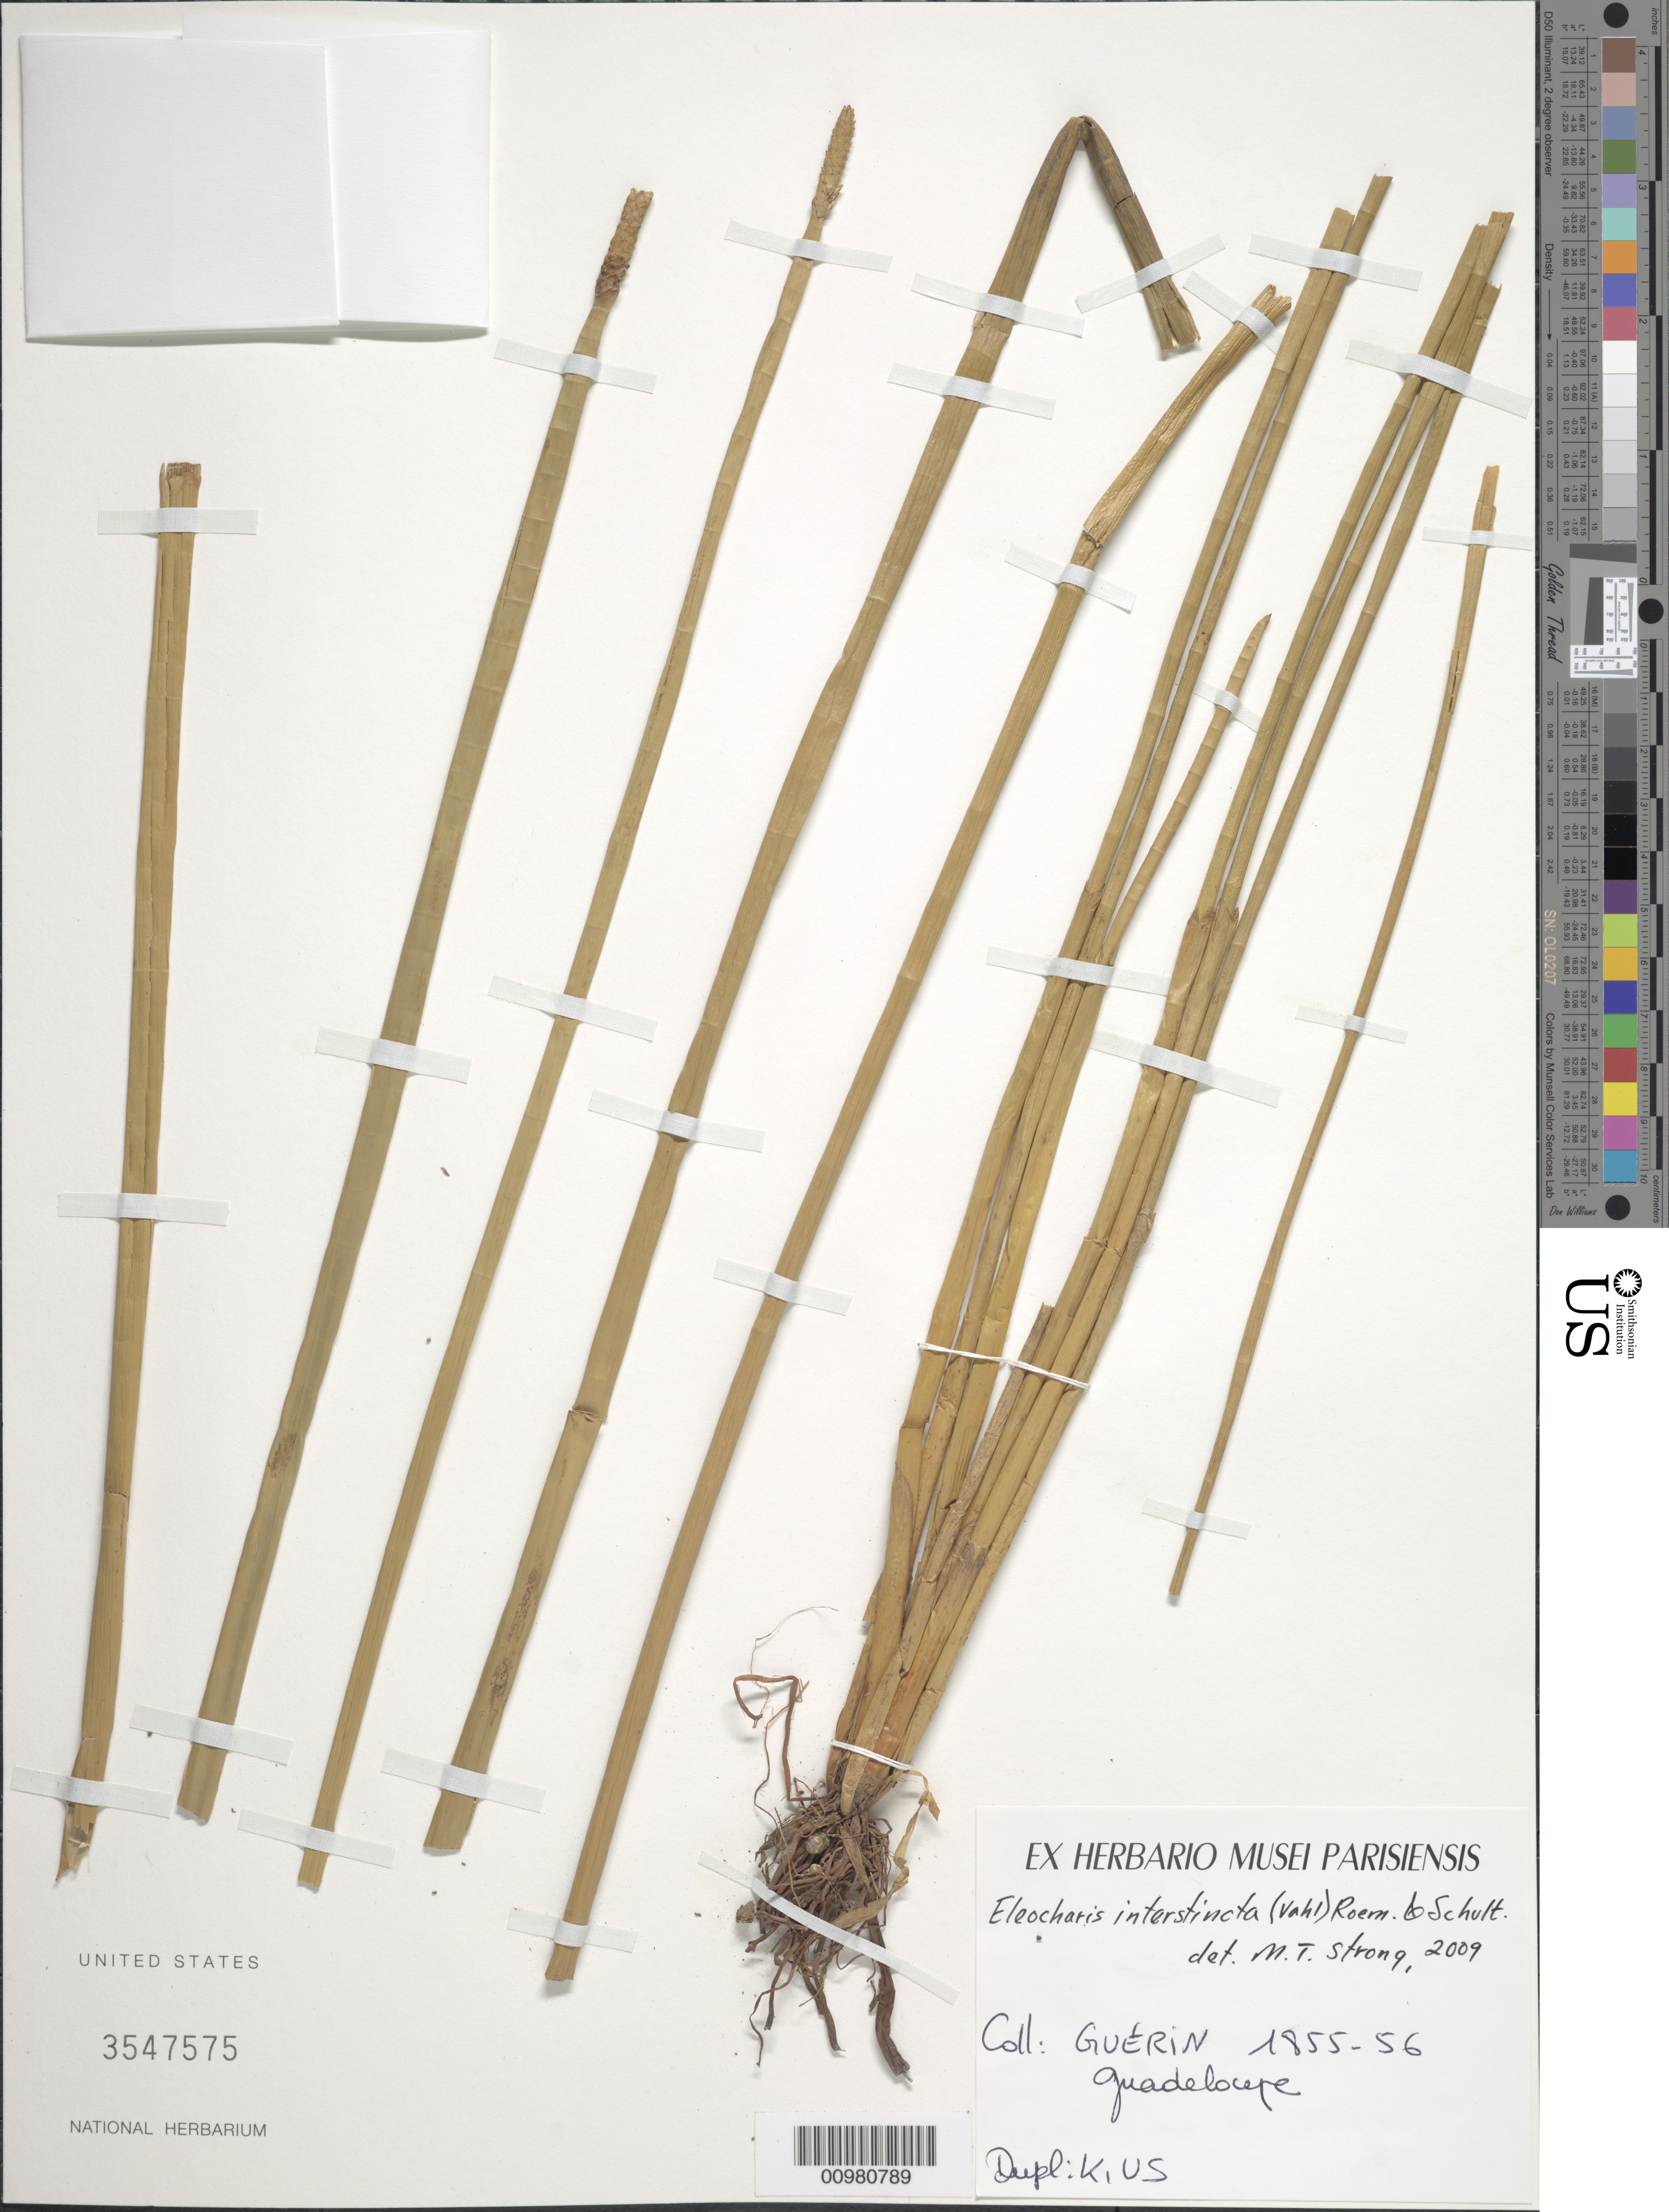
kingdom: Plantae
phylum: Tracheophyta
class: Liliopsida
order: Poales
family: Cyperaceae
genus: Eleocharis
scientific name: Eleocharis interstincta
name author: (Vahl) Roem. & Schult.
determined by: Strong, M. T., (US), Smithsonian Institution - National Museum of Natural History (UNITED STATES)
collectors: J. B. Guérin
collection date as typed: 1855 to -- --- 1856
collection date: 1855/1856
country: Guadeloupe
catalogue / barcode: US 3547575